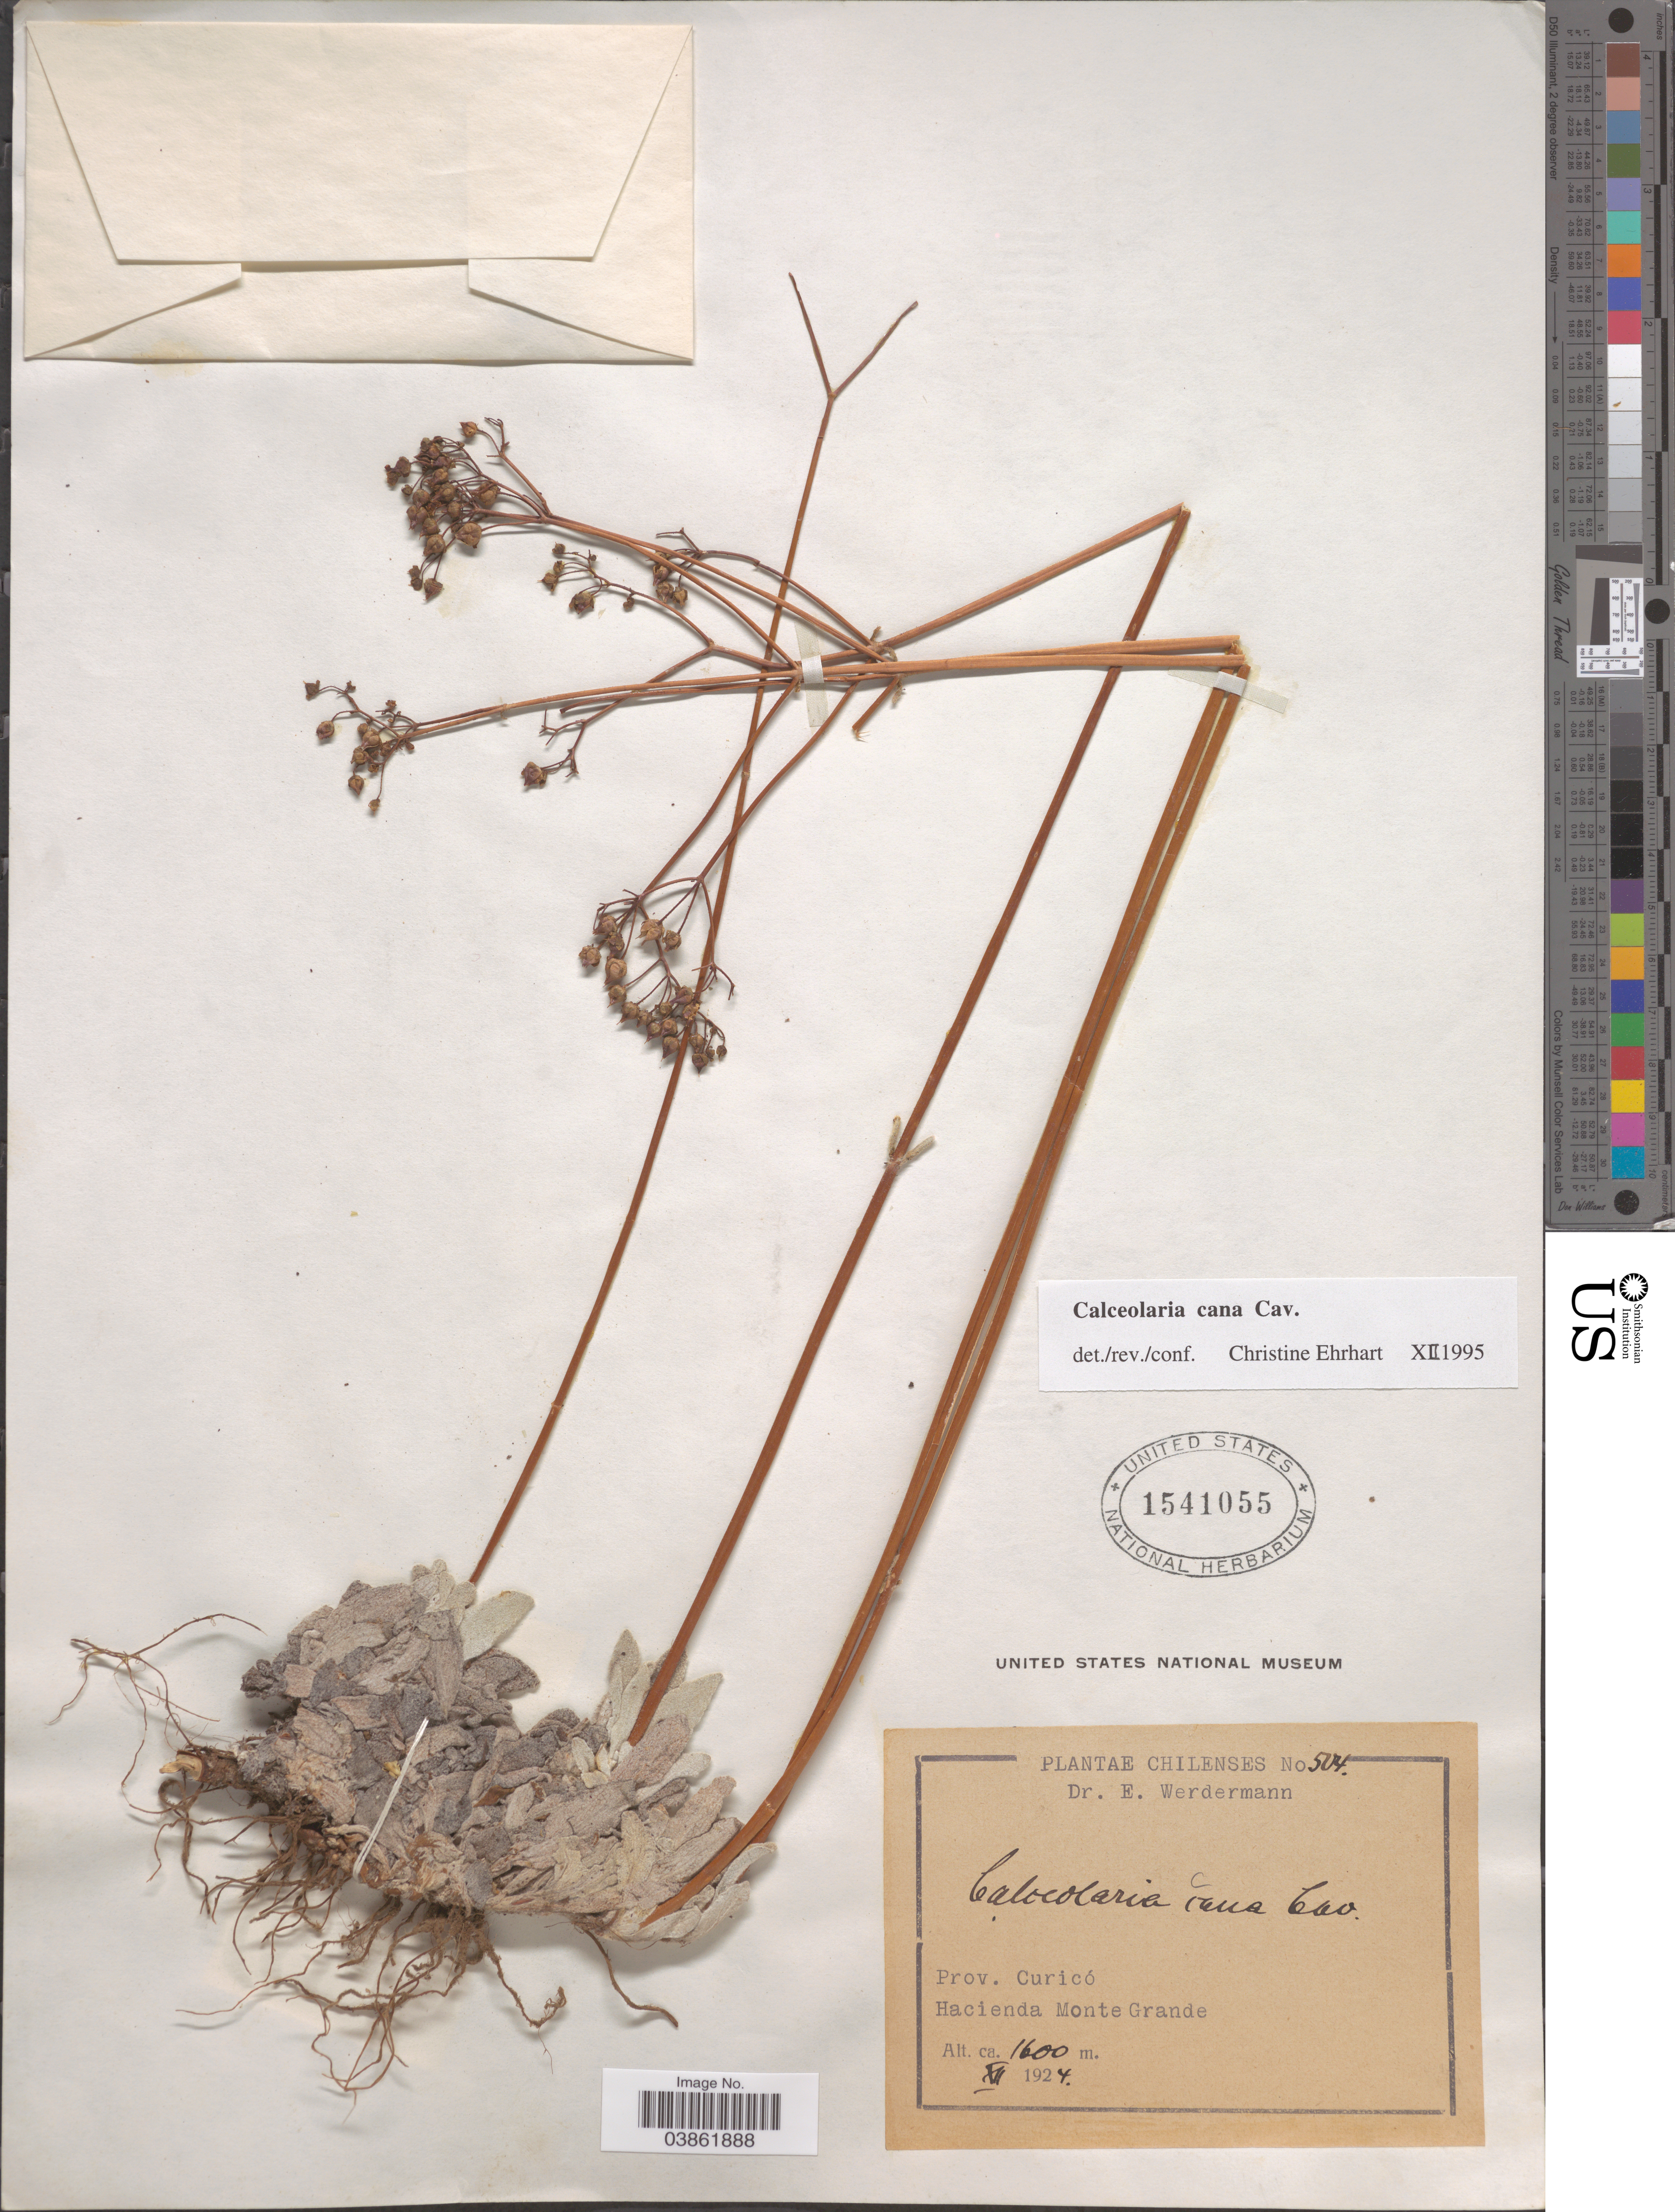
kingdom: Plantae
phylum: Tracheophyta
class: Magnoliopsida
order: Lamiales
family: Calceolariaceae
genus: Calceolaria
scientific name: Calceolaria cana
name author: Cav.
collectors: E. Werdermann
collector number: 504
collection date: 1924-12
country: Chile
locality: Prov. Curicó. Hacienda Monte Grande.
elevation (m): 1600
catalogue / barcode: US 1541055